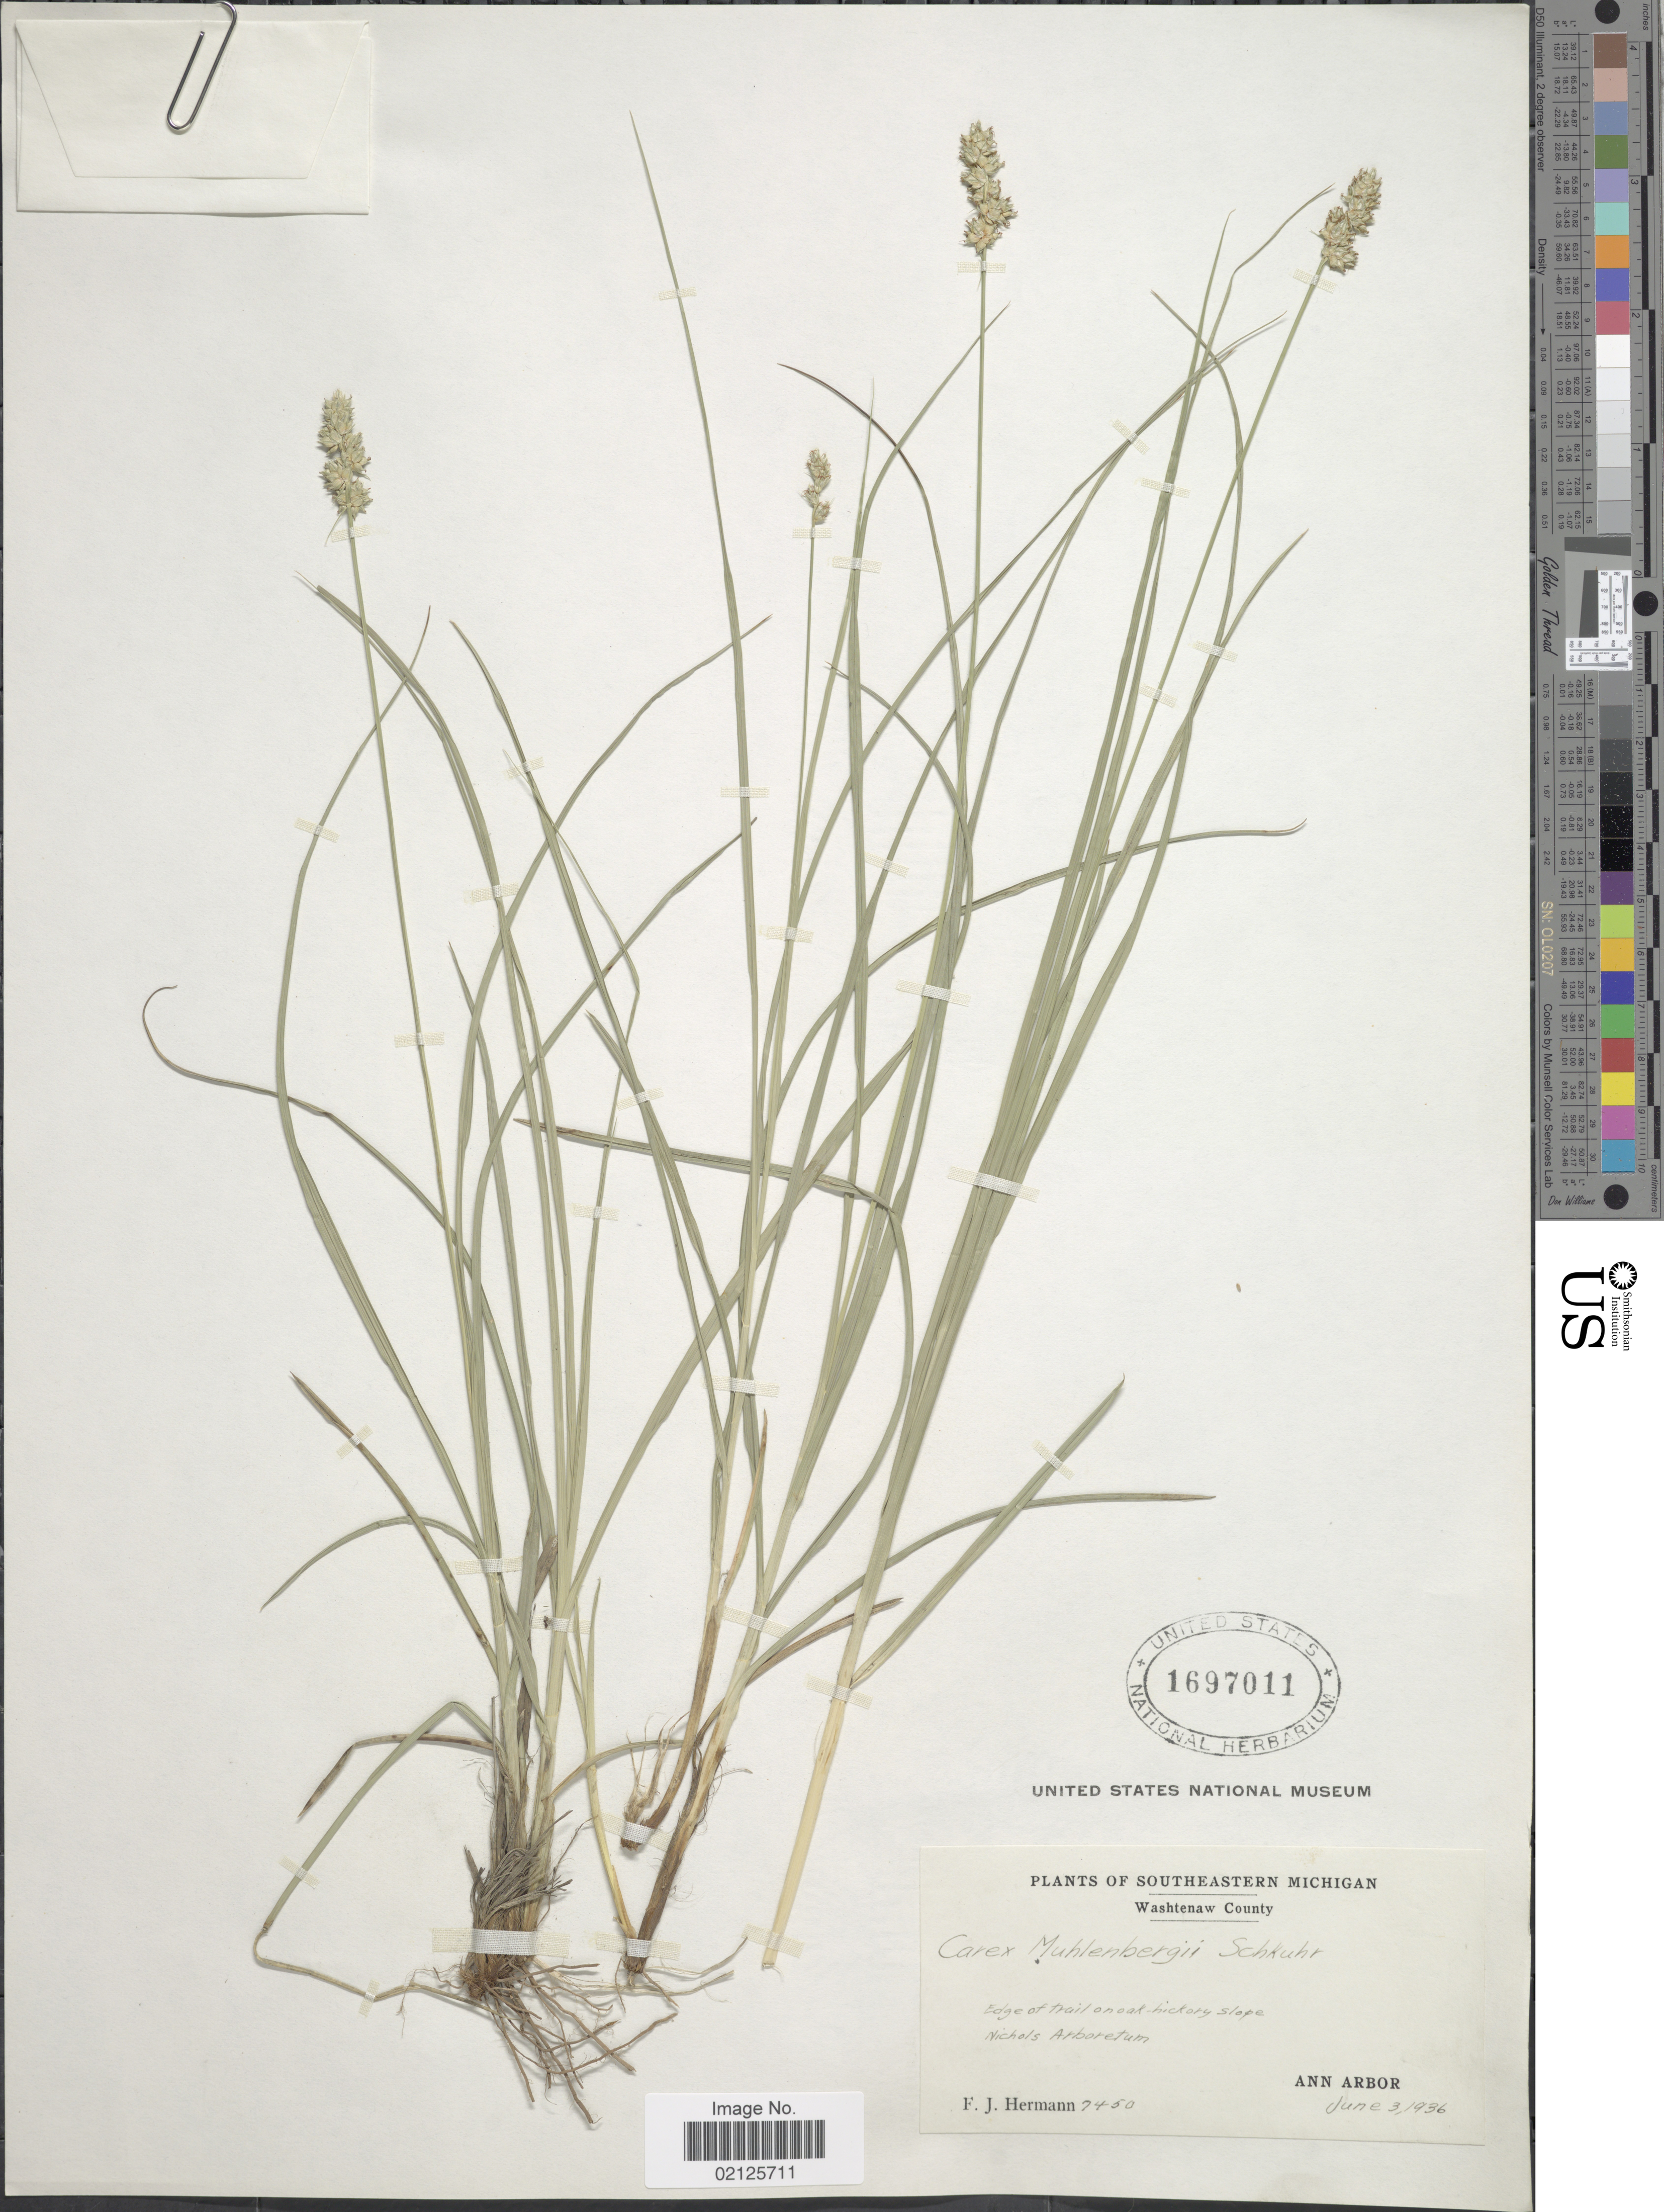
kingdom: Plantae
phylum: Tracheophyta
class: Liliopsida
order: Poales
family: Cyperaceae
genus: Carex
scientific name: Carex muehlenbergii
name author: Willd.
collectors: F. J. Hermann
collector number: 7450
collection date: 1936-06-03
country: United States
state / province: Michigan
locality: Souttheastern Michigan, Washtenaw County, Edge of trail on oak-hickory slope, Nichols Arboretum, Ann Arbor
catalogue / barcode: US 1697011